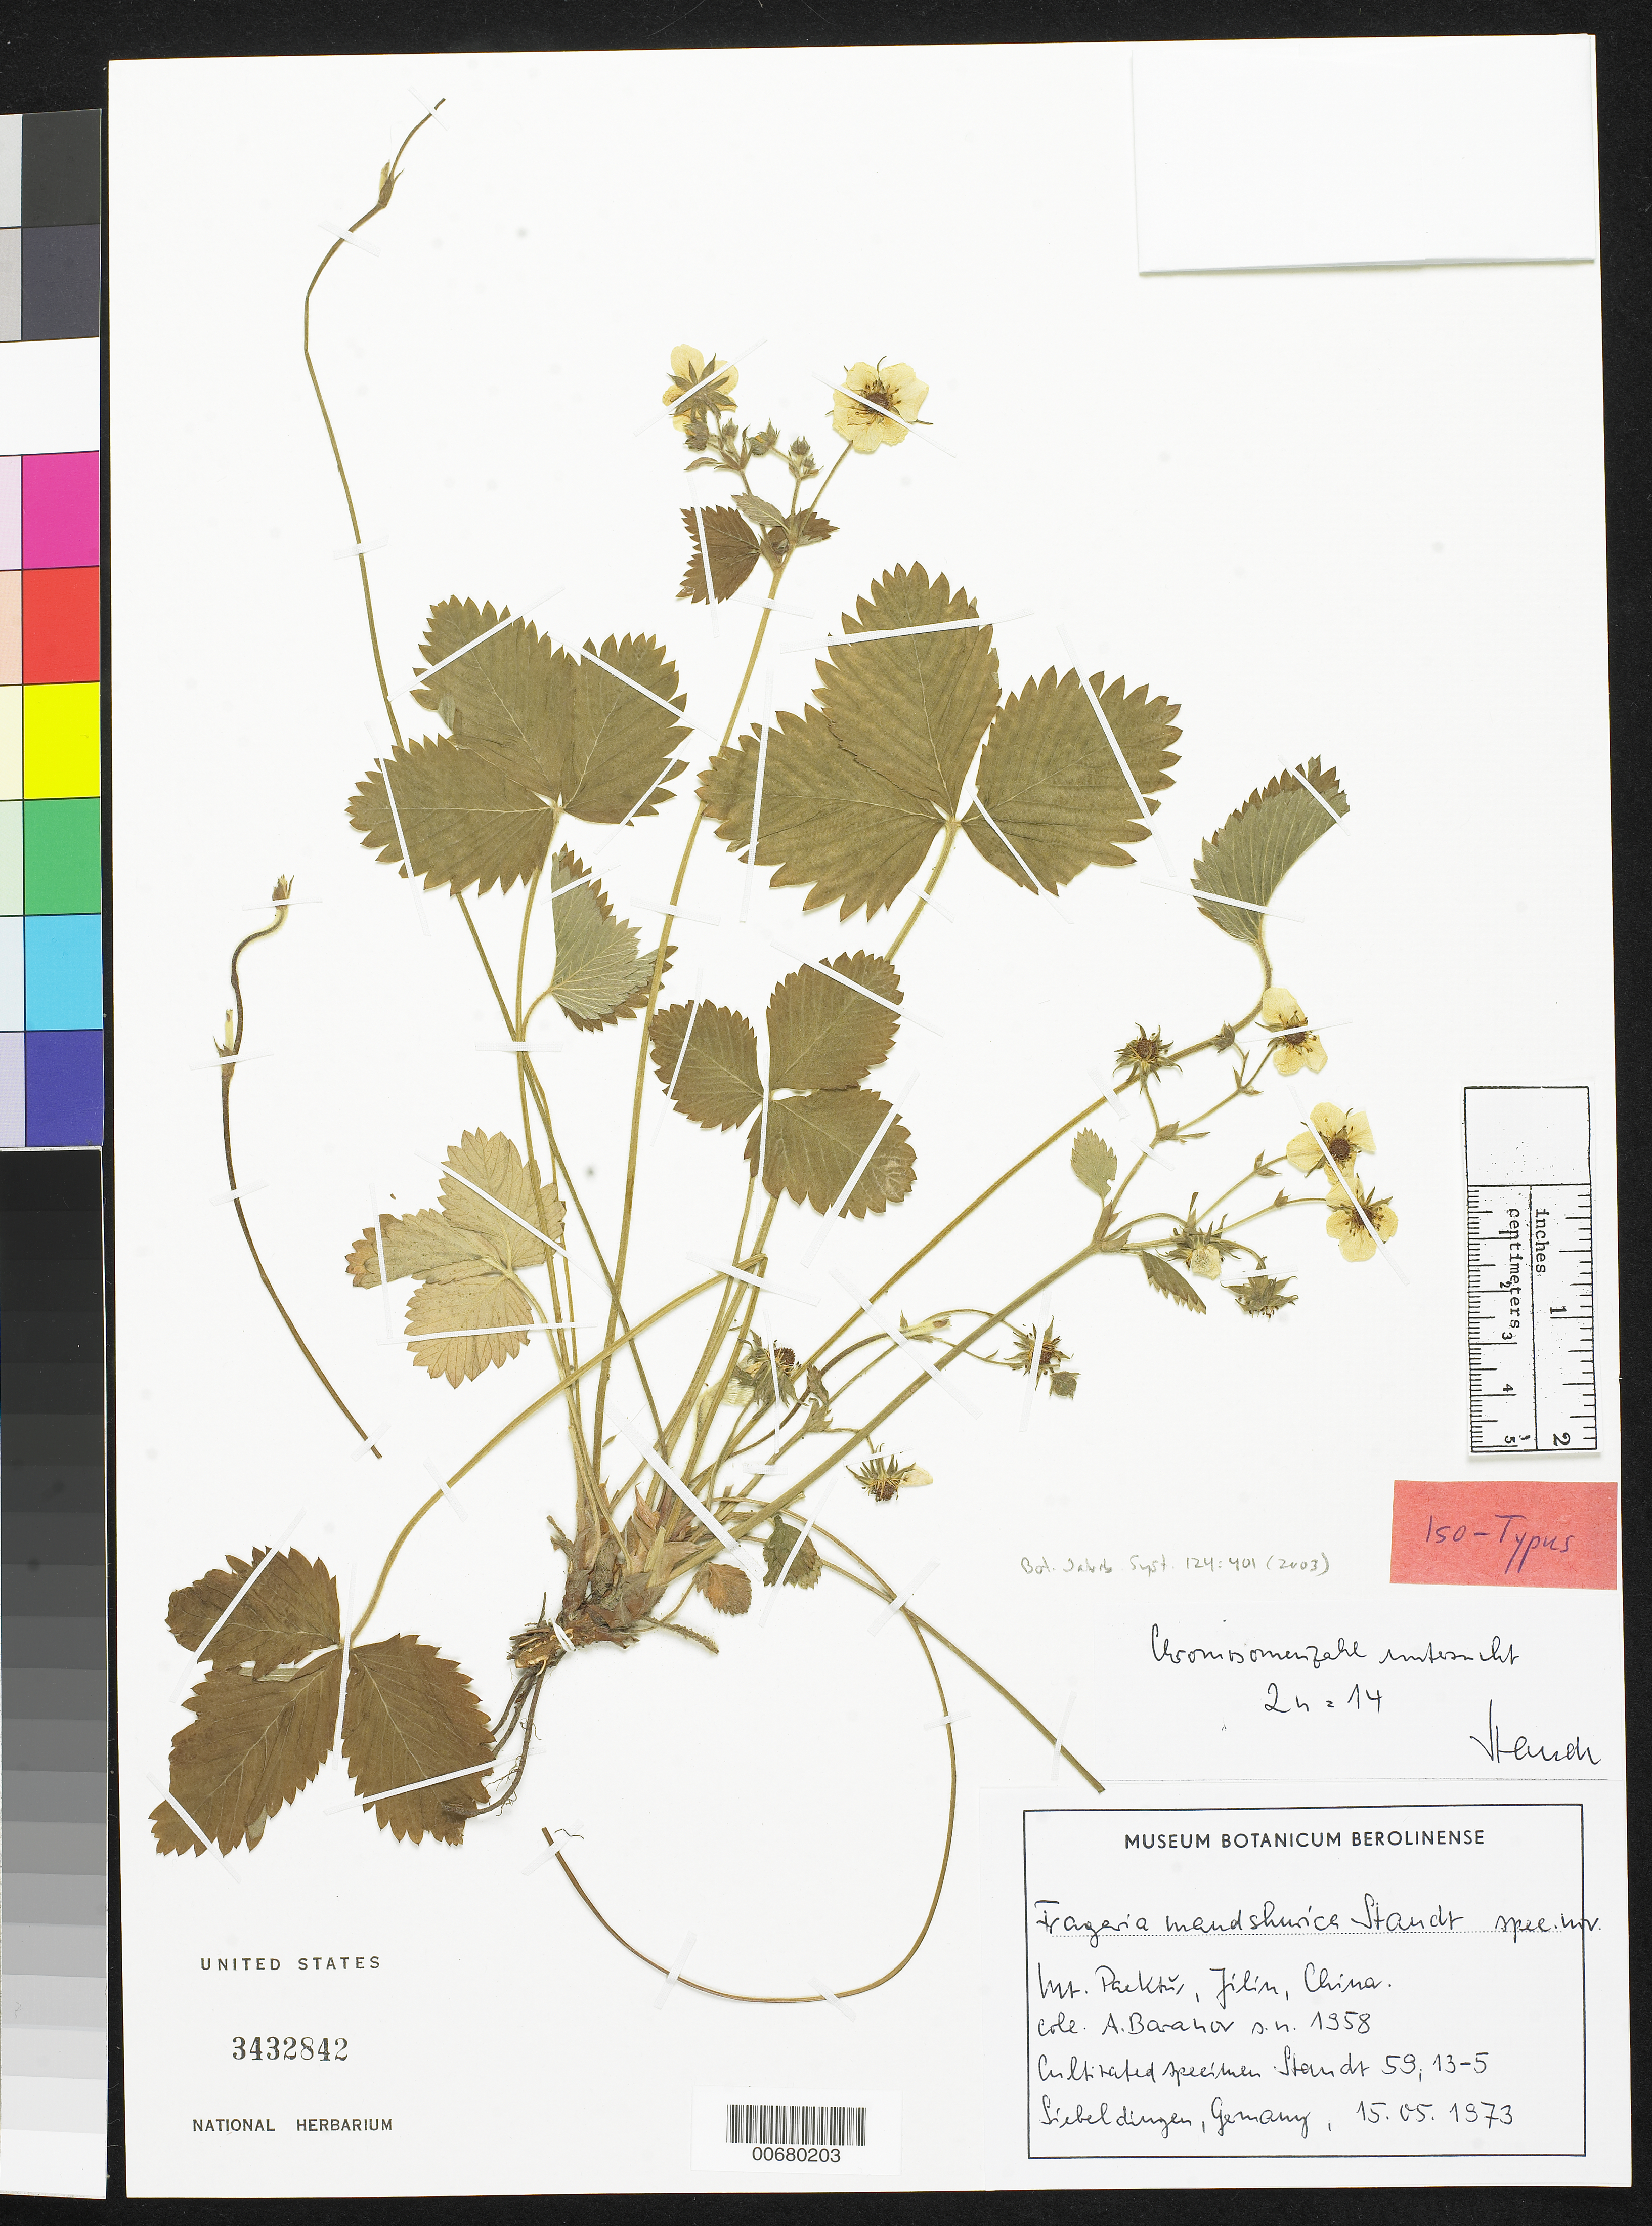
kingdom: Plantae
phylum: Tracheophyta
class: Magnoliopsida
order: Rosales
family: Rosaceae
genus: Fragaria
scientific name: Fragaria mandshurica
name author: Staudt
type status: Isotype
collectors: G. Staudt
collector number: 59, 13-5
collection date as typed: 15 May 1973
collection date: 1973-05-15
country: Germany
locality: Siebeldingen.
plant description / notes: Holotype at B.; Specimen made from cultivated plant; orig. Mt. Paektu, Jilin, China, coll. A. Baranov s.n. 1958.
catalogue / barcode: US 3432842